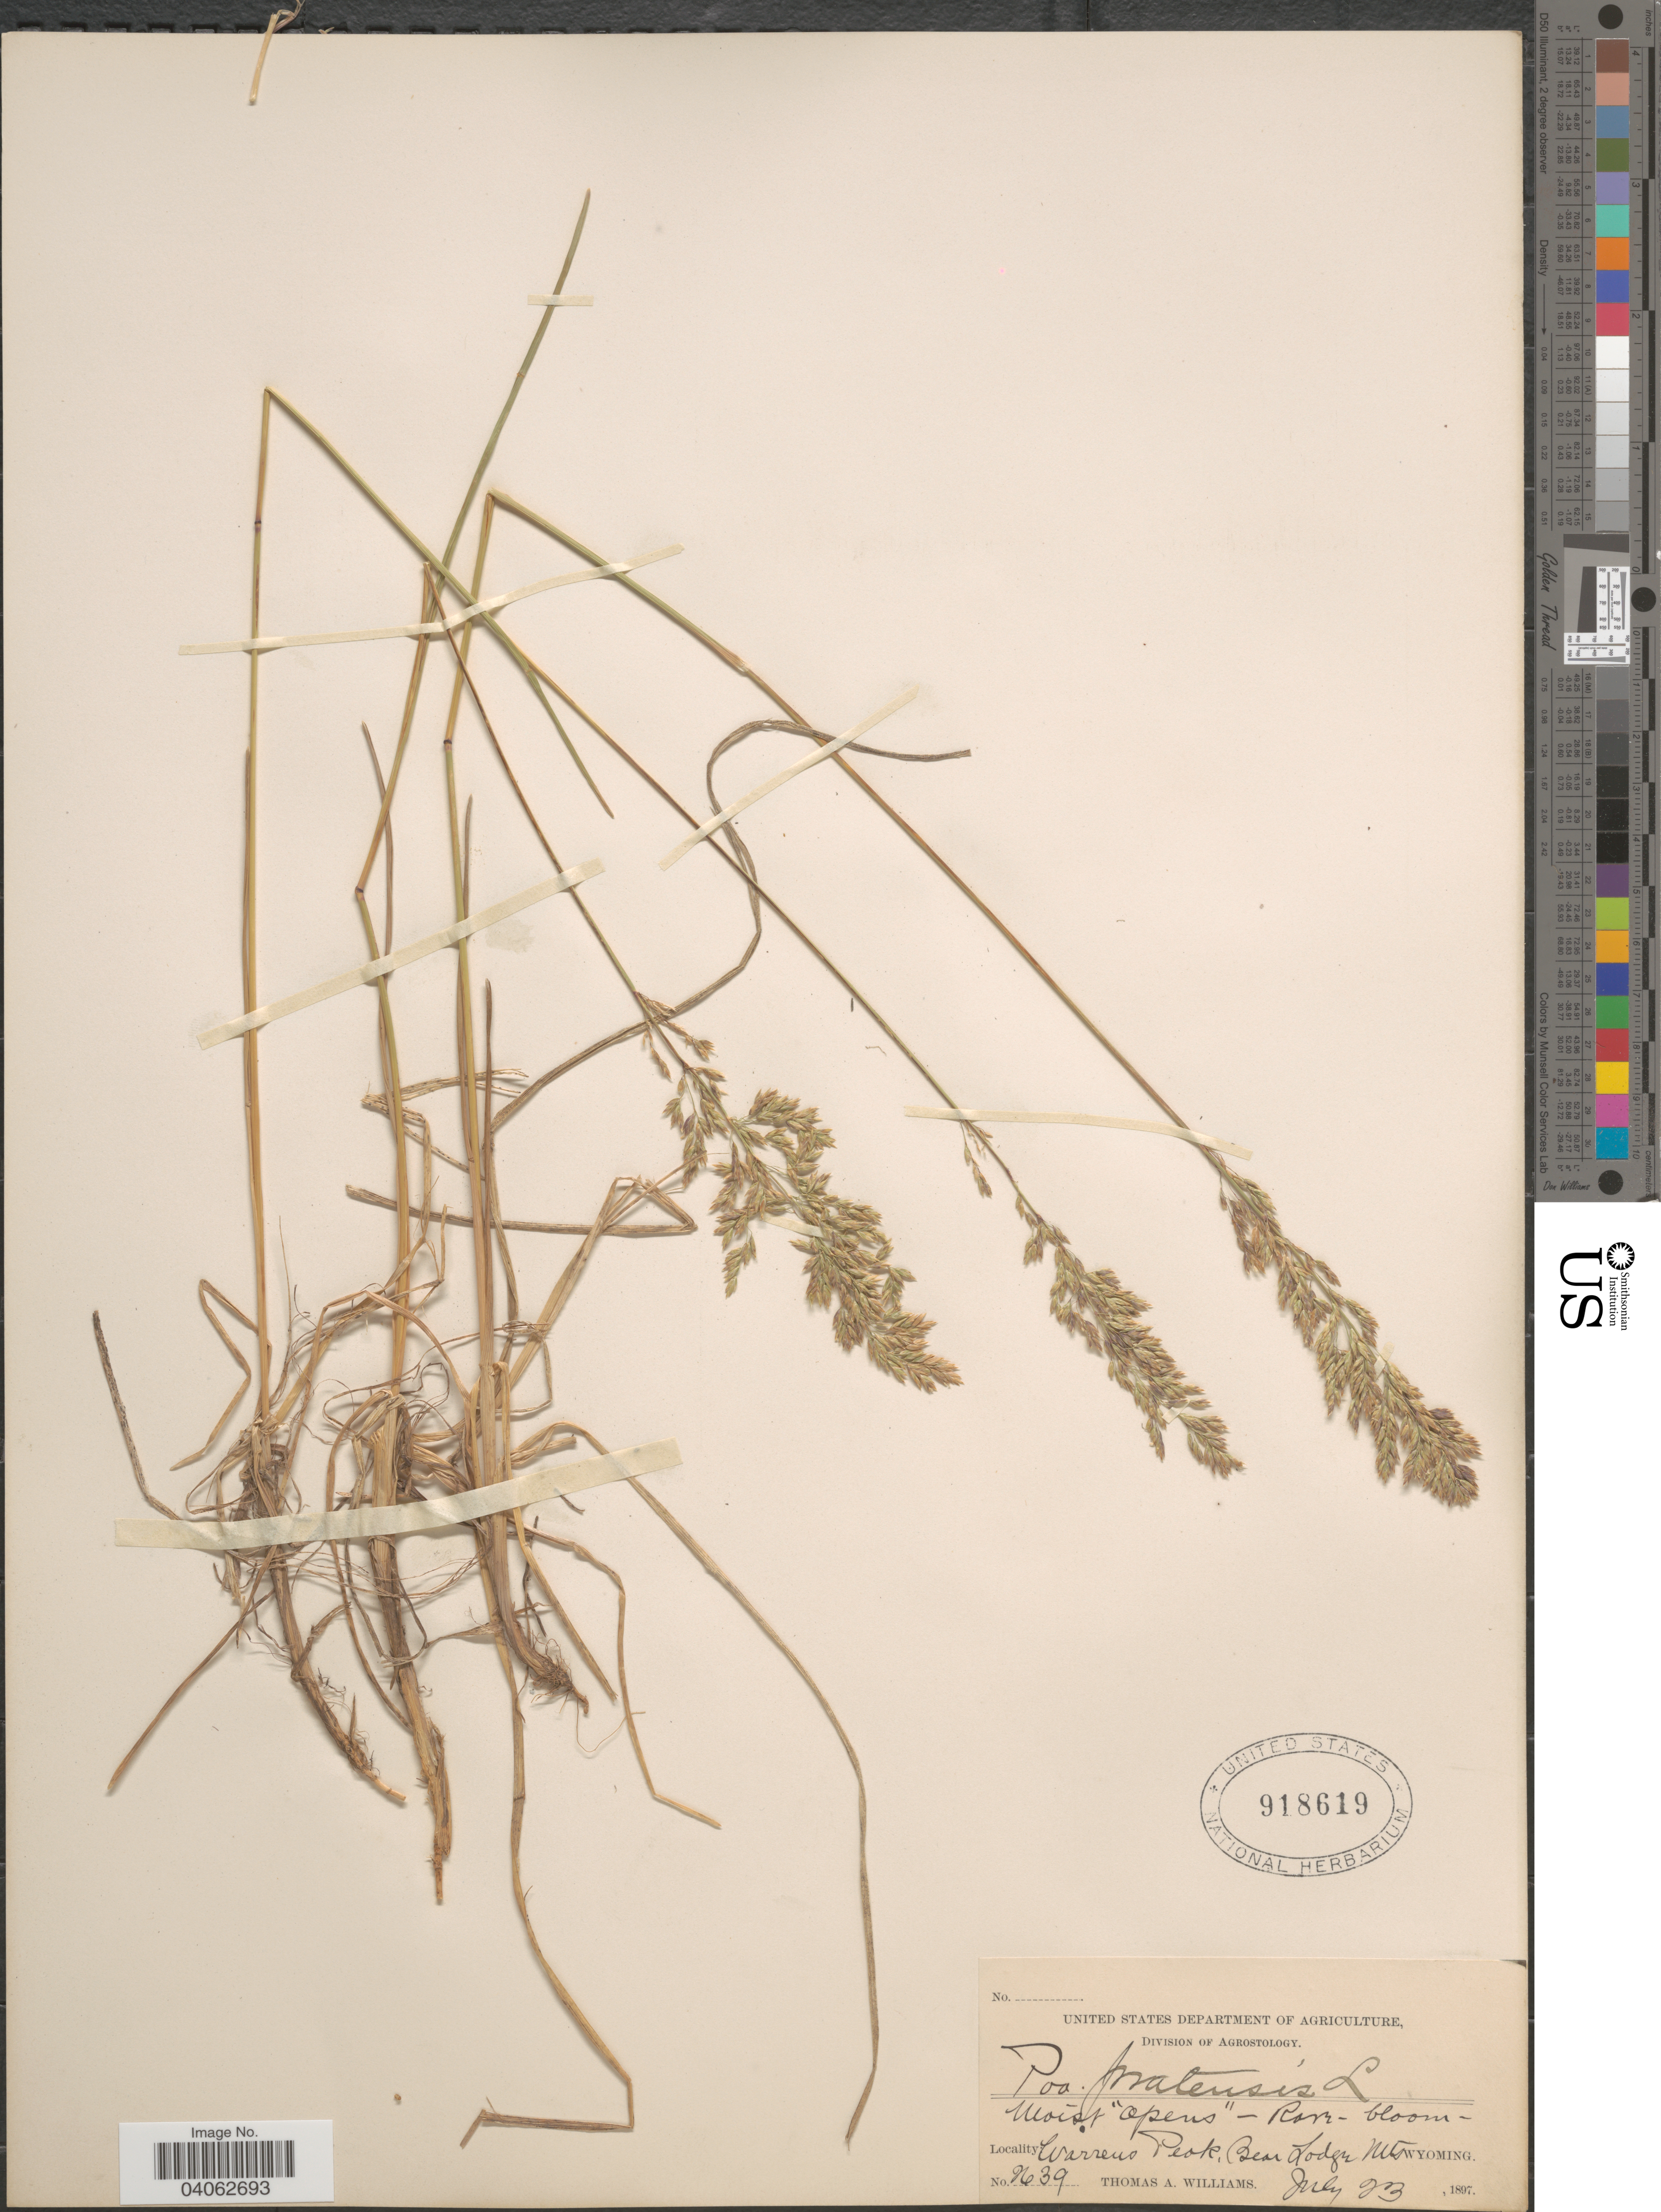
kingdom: Plantae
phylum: Tracheophyta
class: Liliopsida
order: Poales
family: Poaceae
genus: Poa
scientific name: Poa pratensis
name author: L.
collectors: T. A. Williams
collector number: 2639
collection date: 1897-07-23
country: United States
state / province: Wyoming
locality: Warrens Peak, Bear Lodges Mts.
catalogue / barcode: US 918619